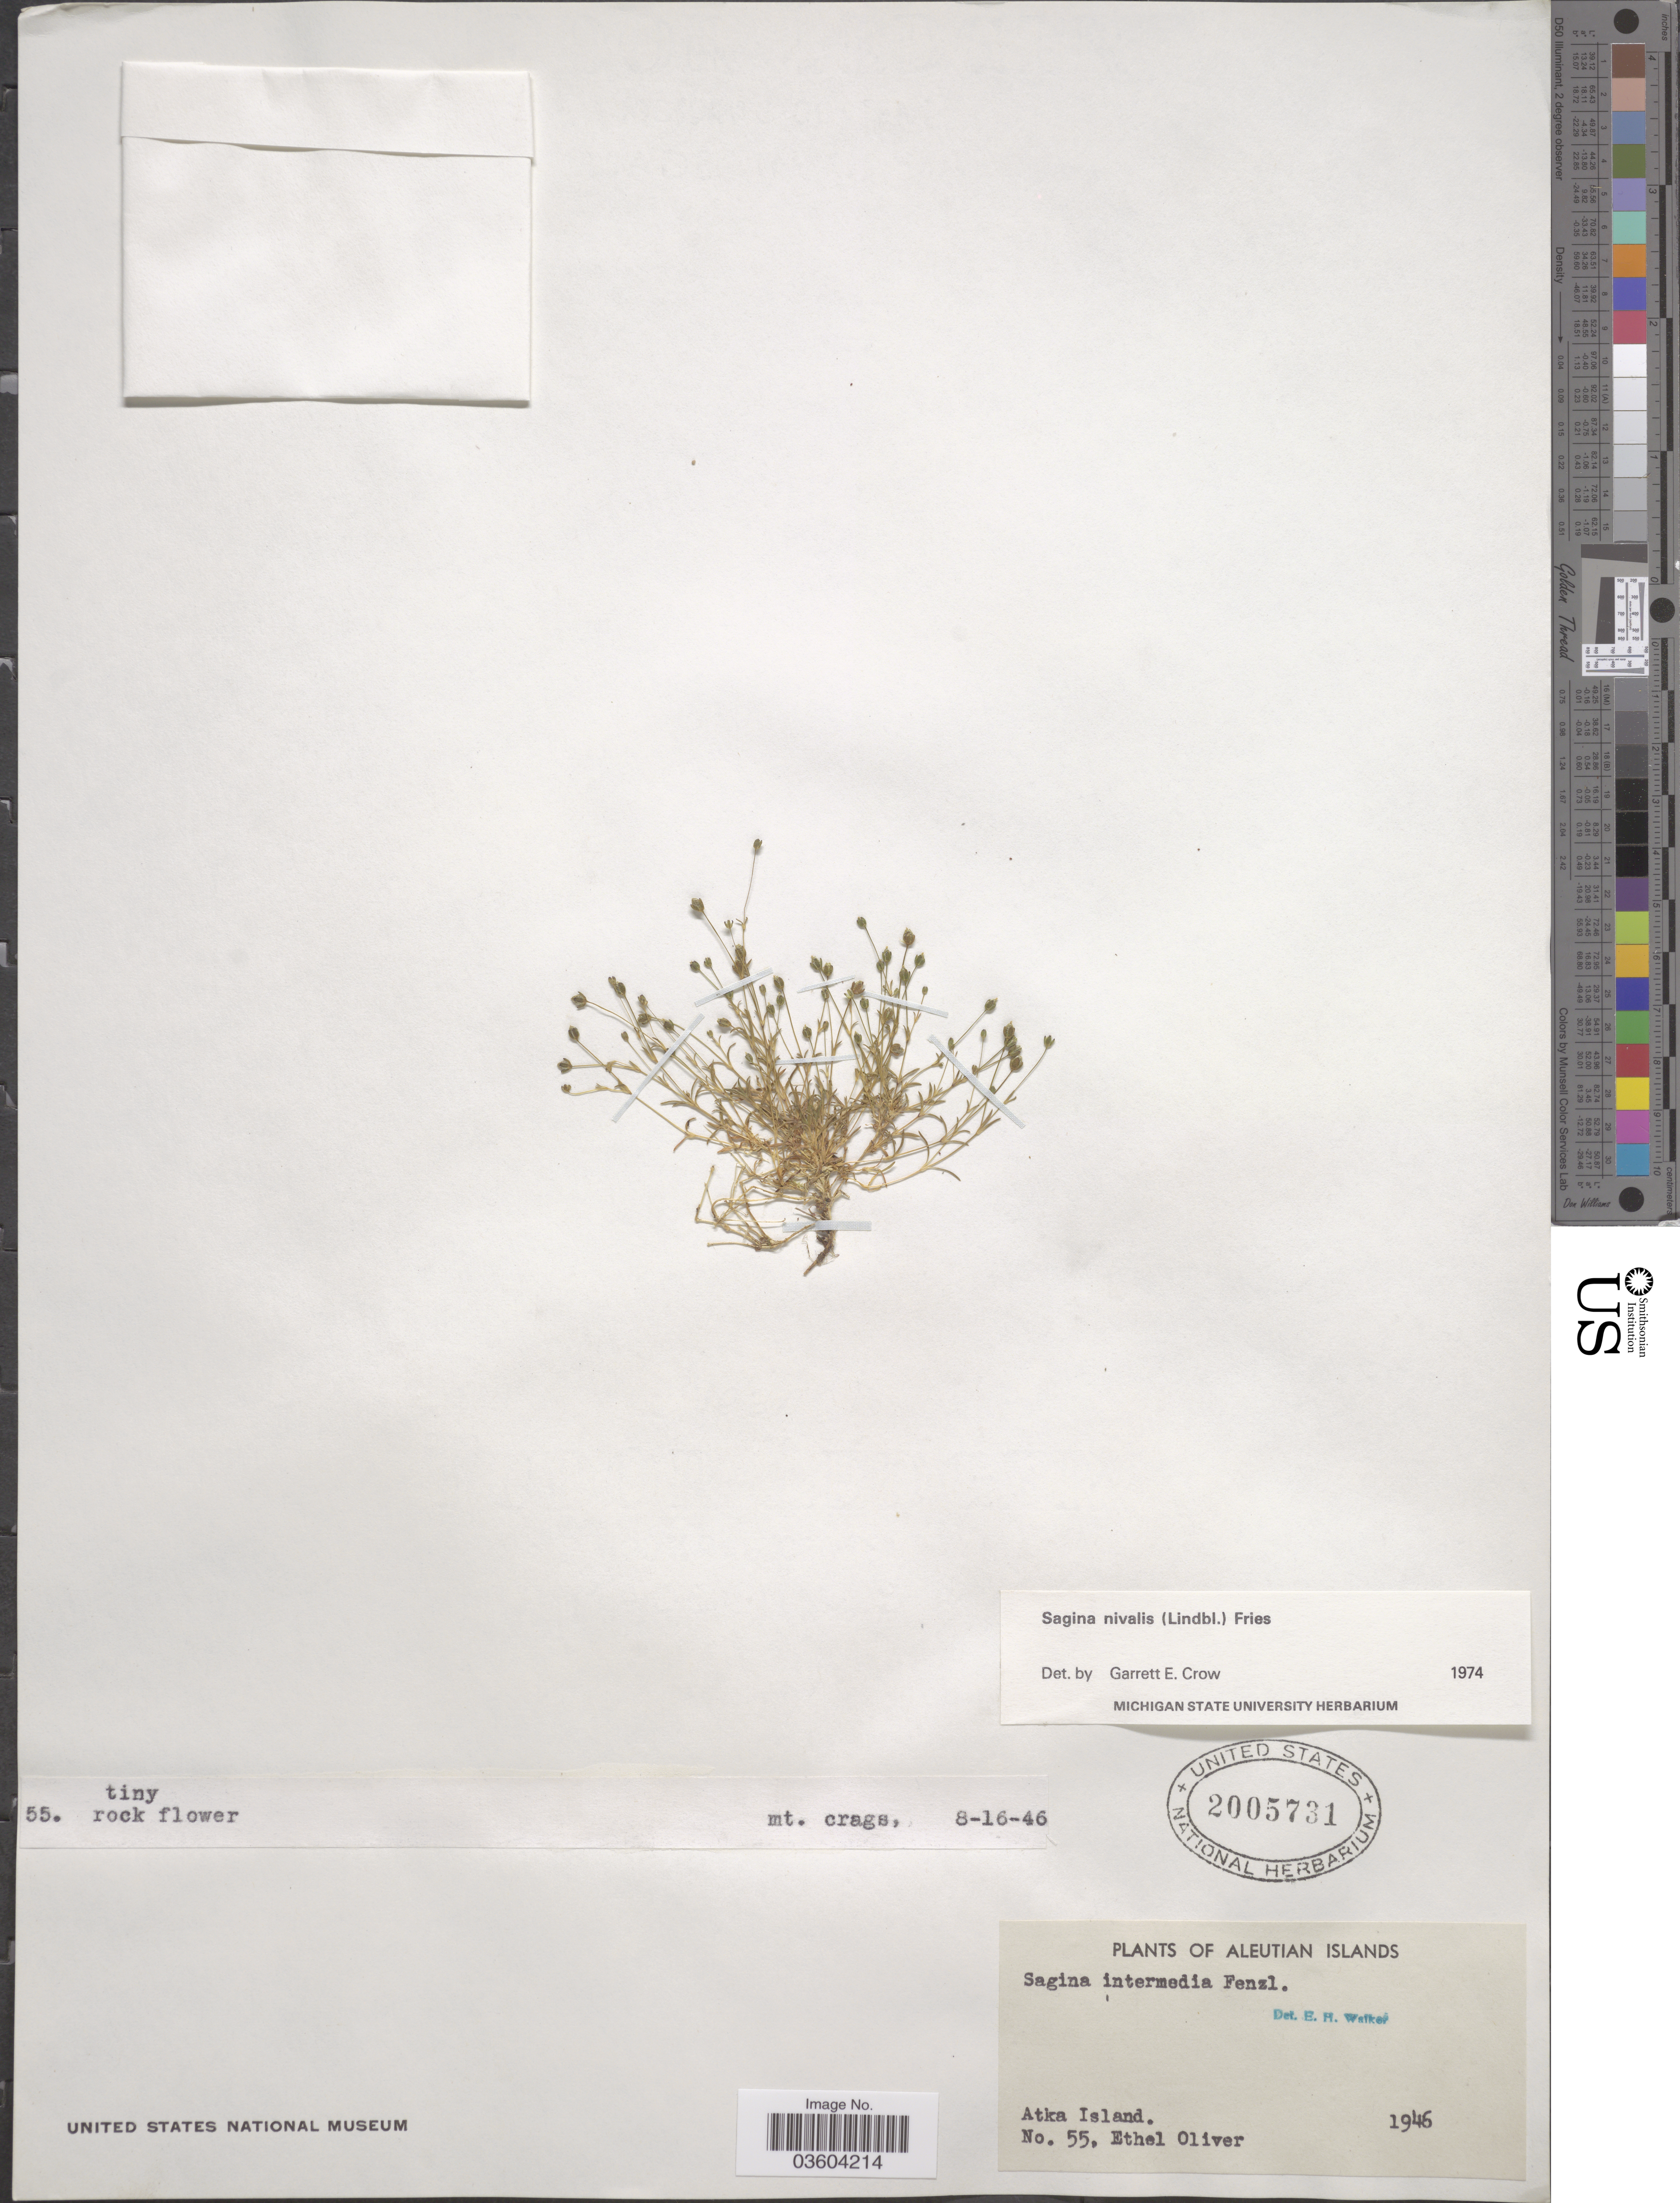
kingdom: Plantae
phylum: Tracheophyta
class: Magnoliopsida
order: Caryophyllales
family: Caryophyllaceae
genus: Sagina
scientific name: Sagina nivalis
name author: (Lindblom) Fr.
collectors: E. Oliver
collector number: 55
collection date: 1946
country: United States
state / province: Alaska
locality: Aleutian Islands. Atka Island.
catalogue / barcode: US 2005731